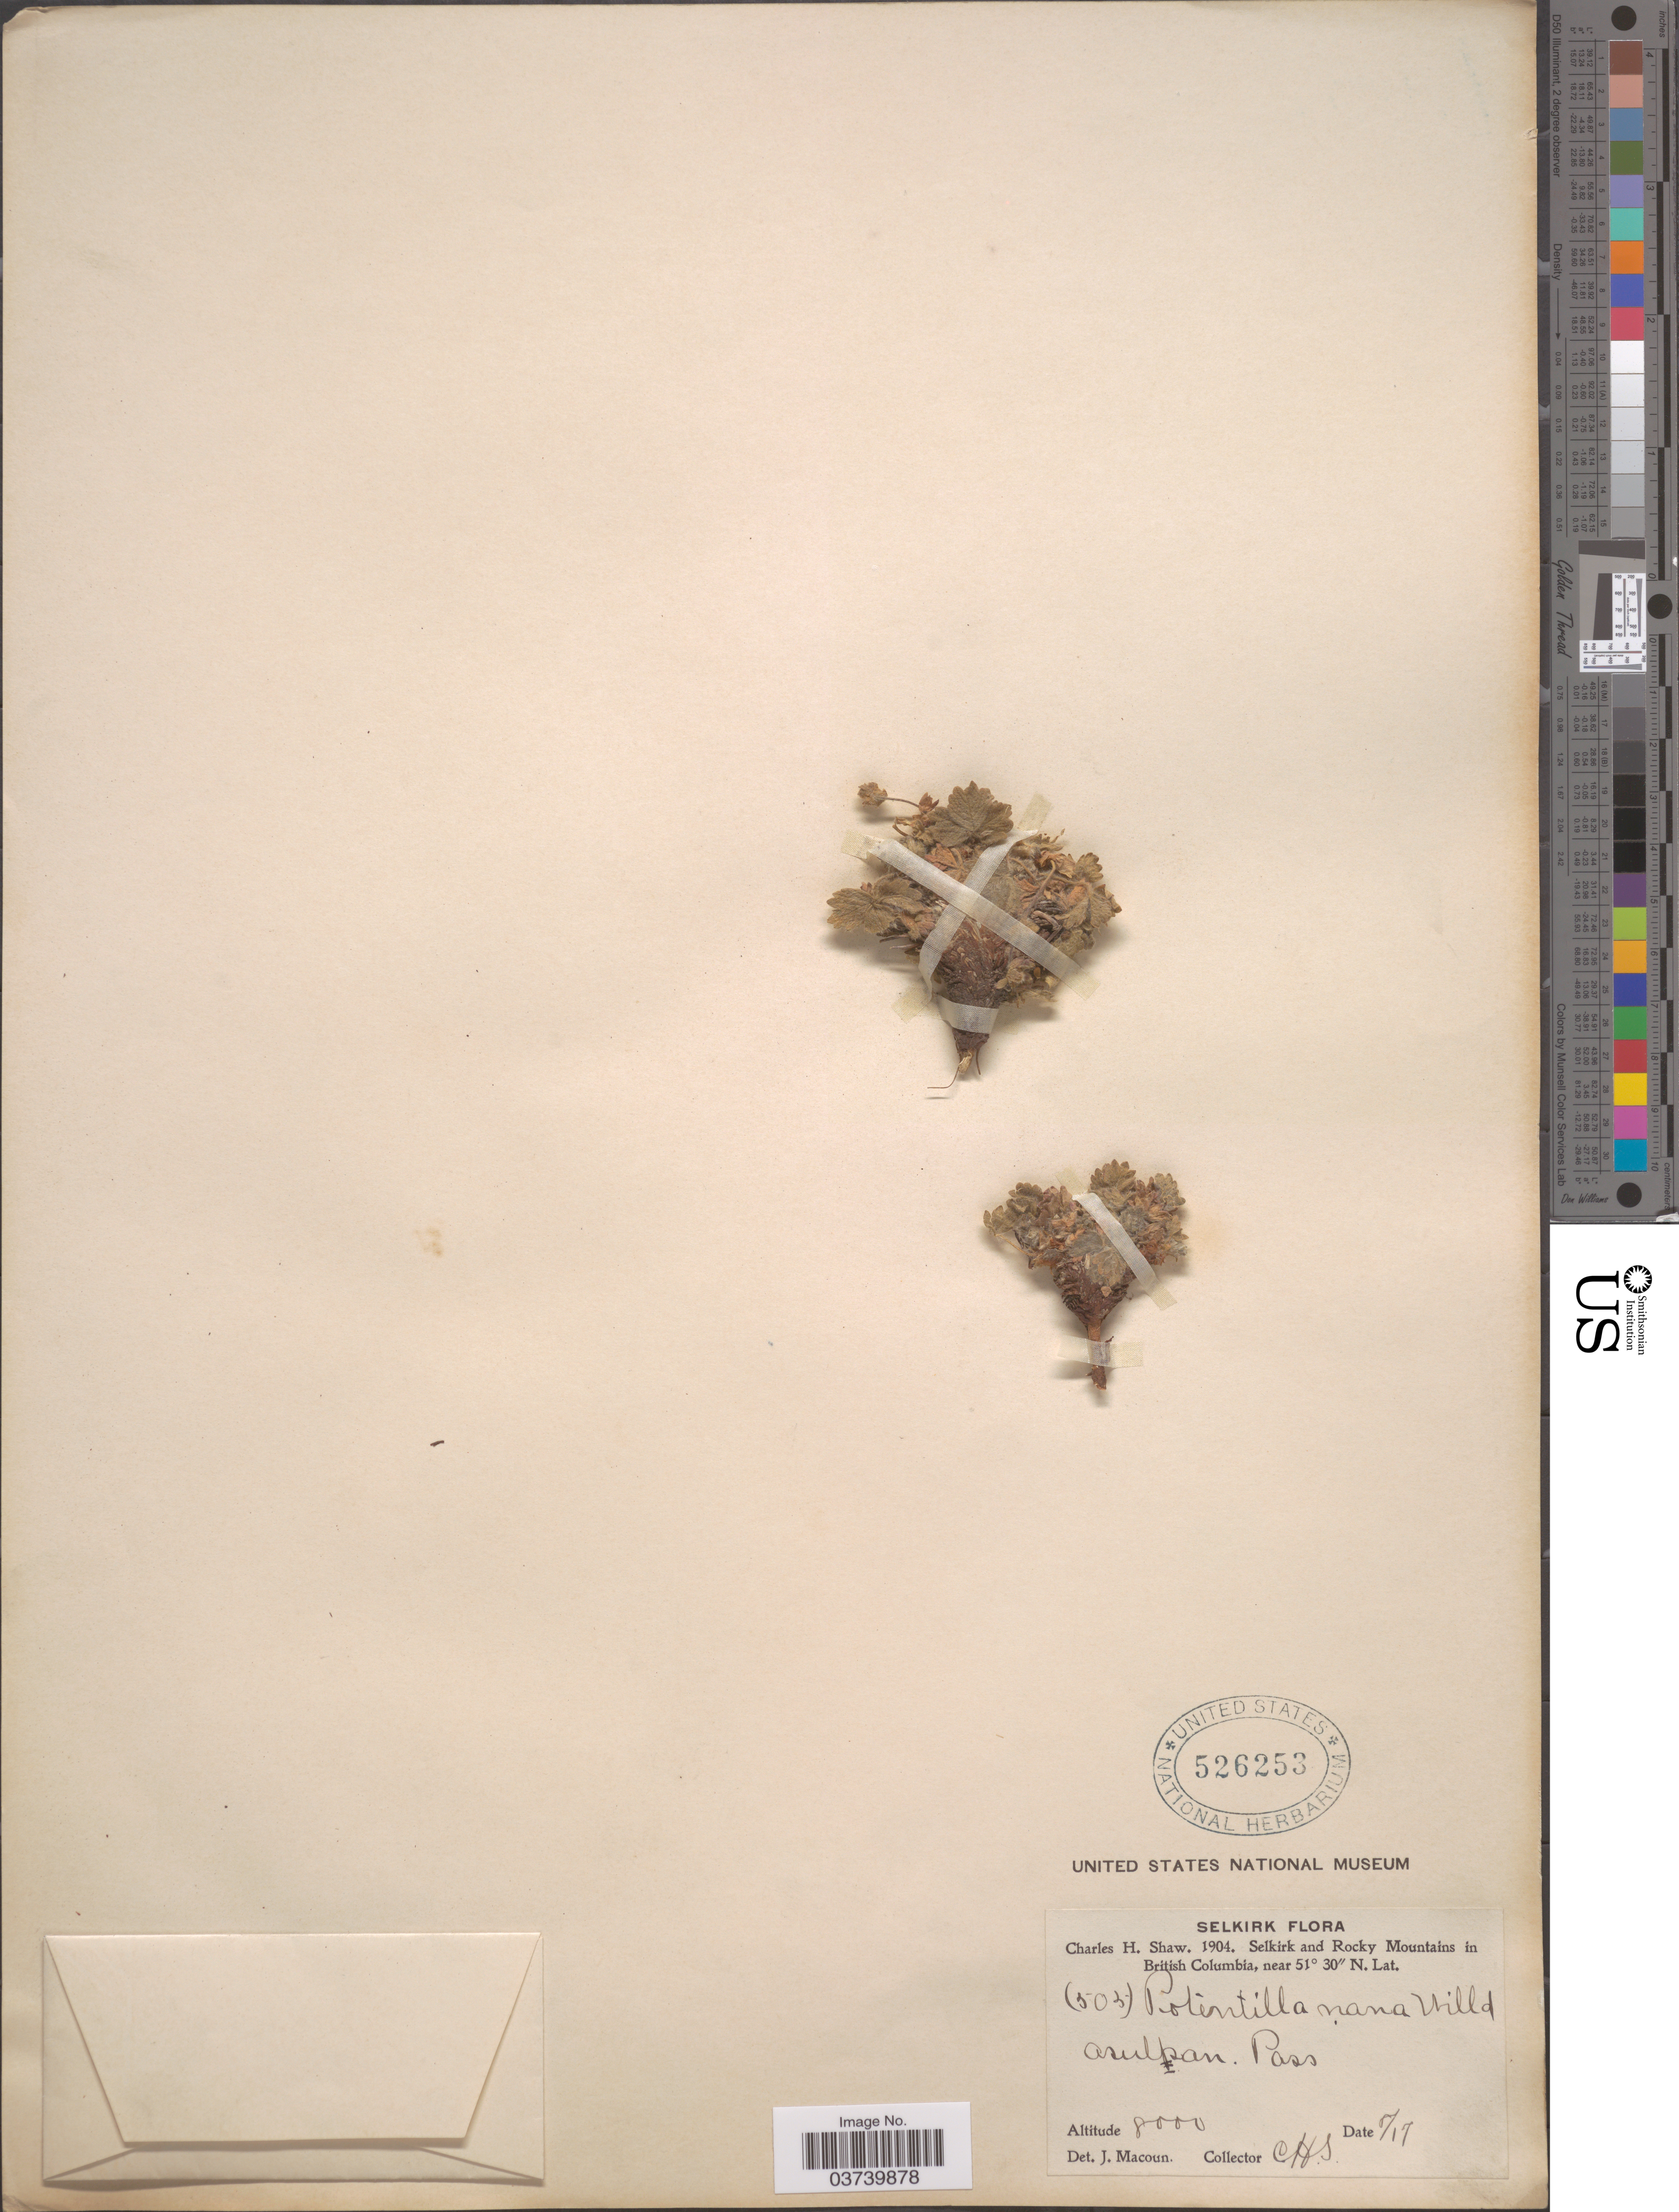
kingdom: Plantae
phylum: Tracheophyta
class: Magnoliopsida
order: Rosales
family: Rosaceae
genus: Potentilla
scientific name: Potentilla hyparctica subsp. hyparctica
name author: Malte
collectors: C. H. Shaw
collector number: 205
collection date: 1904-07-17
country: Canada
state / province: British Columbia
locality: Selkirk. Selkirk and Rocky Mountains. Asulkan Pass.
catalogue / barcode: US 526253